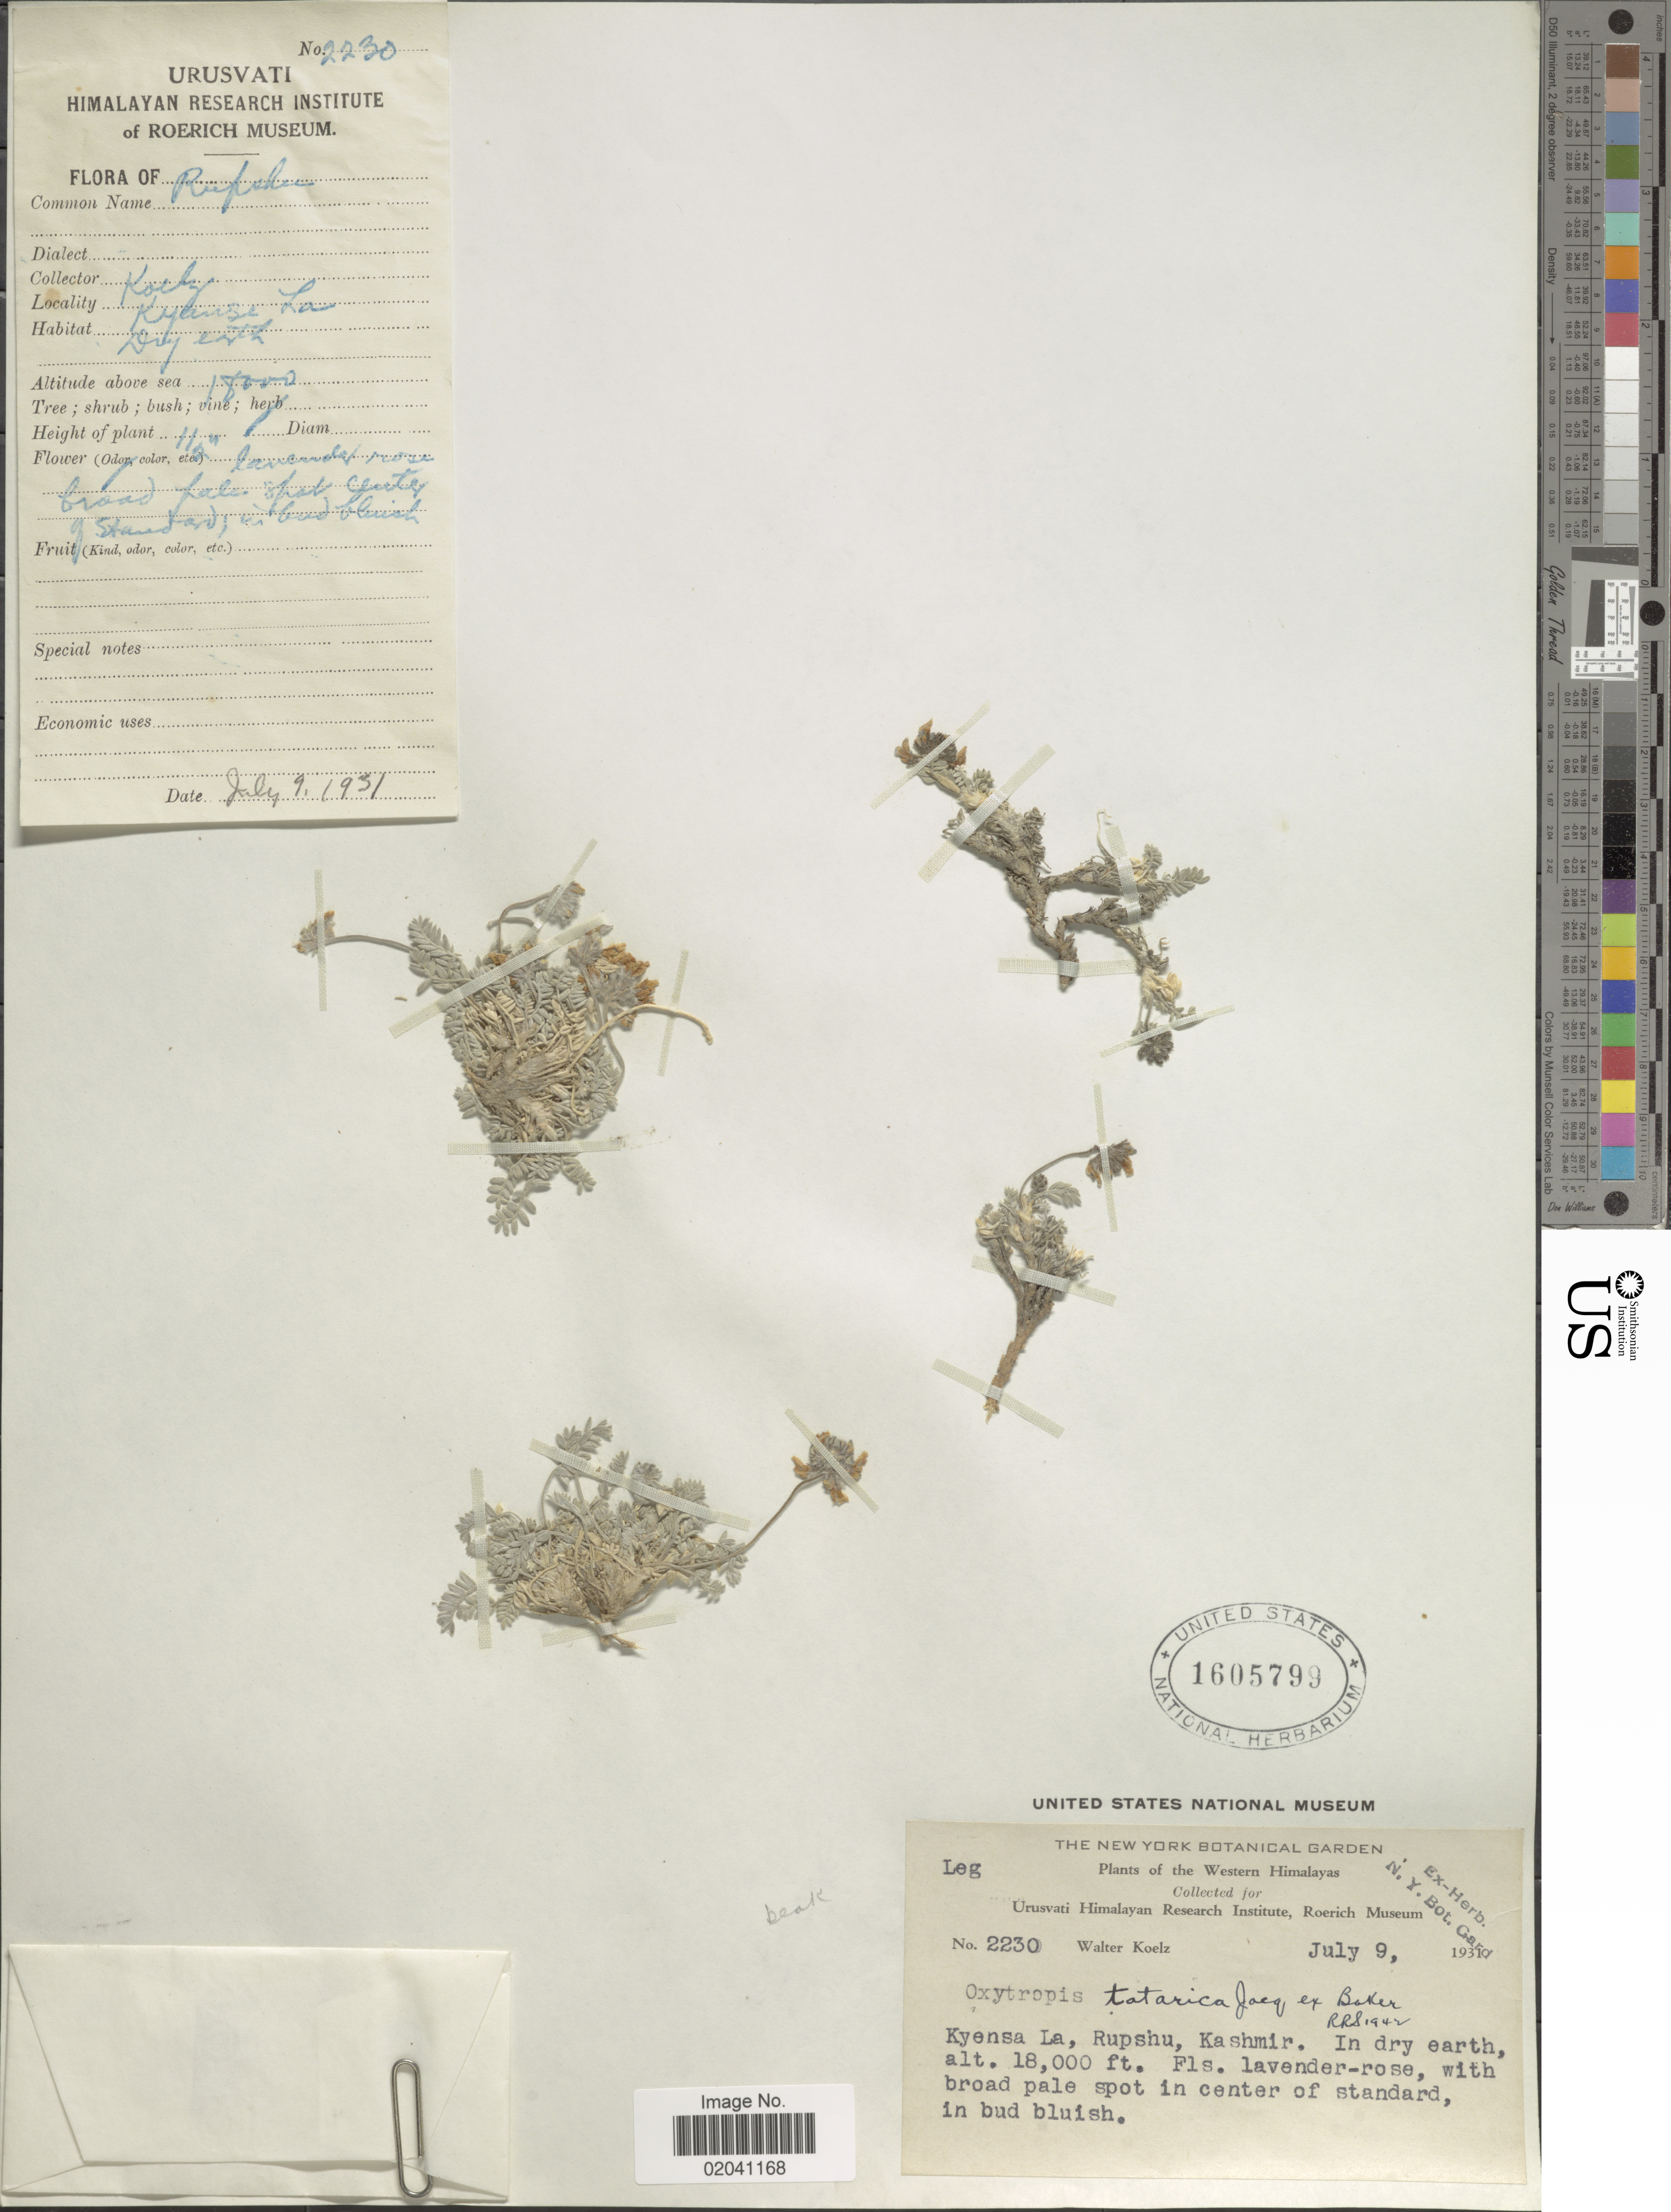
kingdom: Plantae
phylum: Tracheophyta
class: Magnoliopsida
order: Fabales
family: Fabaceae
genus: Oxytropis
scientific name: Oxytropis tatarica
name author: Baker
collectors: W. N. Koelz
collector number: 2230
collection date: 1931-07-09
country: India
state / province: Jammu and Kashmir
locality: Western Himalayas. Kyenlsa La, Rupshu, Kashmir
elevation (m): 5486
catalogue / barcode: US 1605799